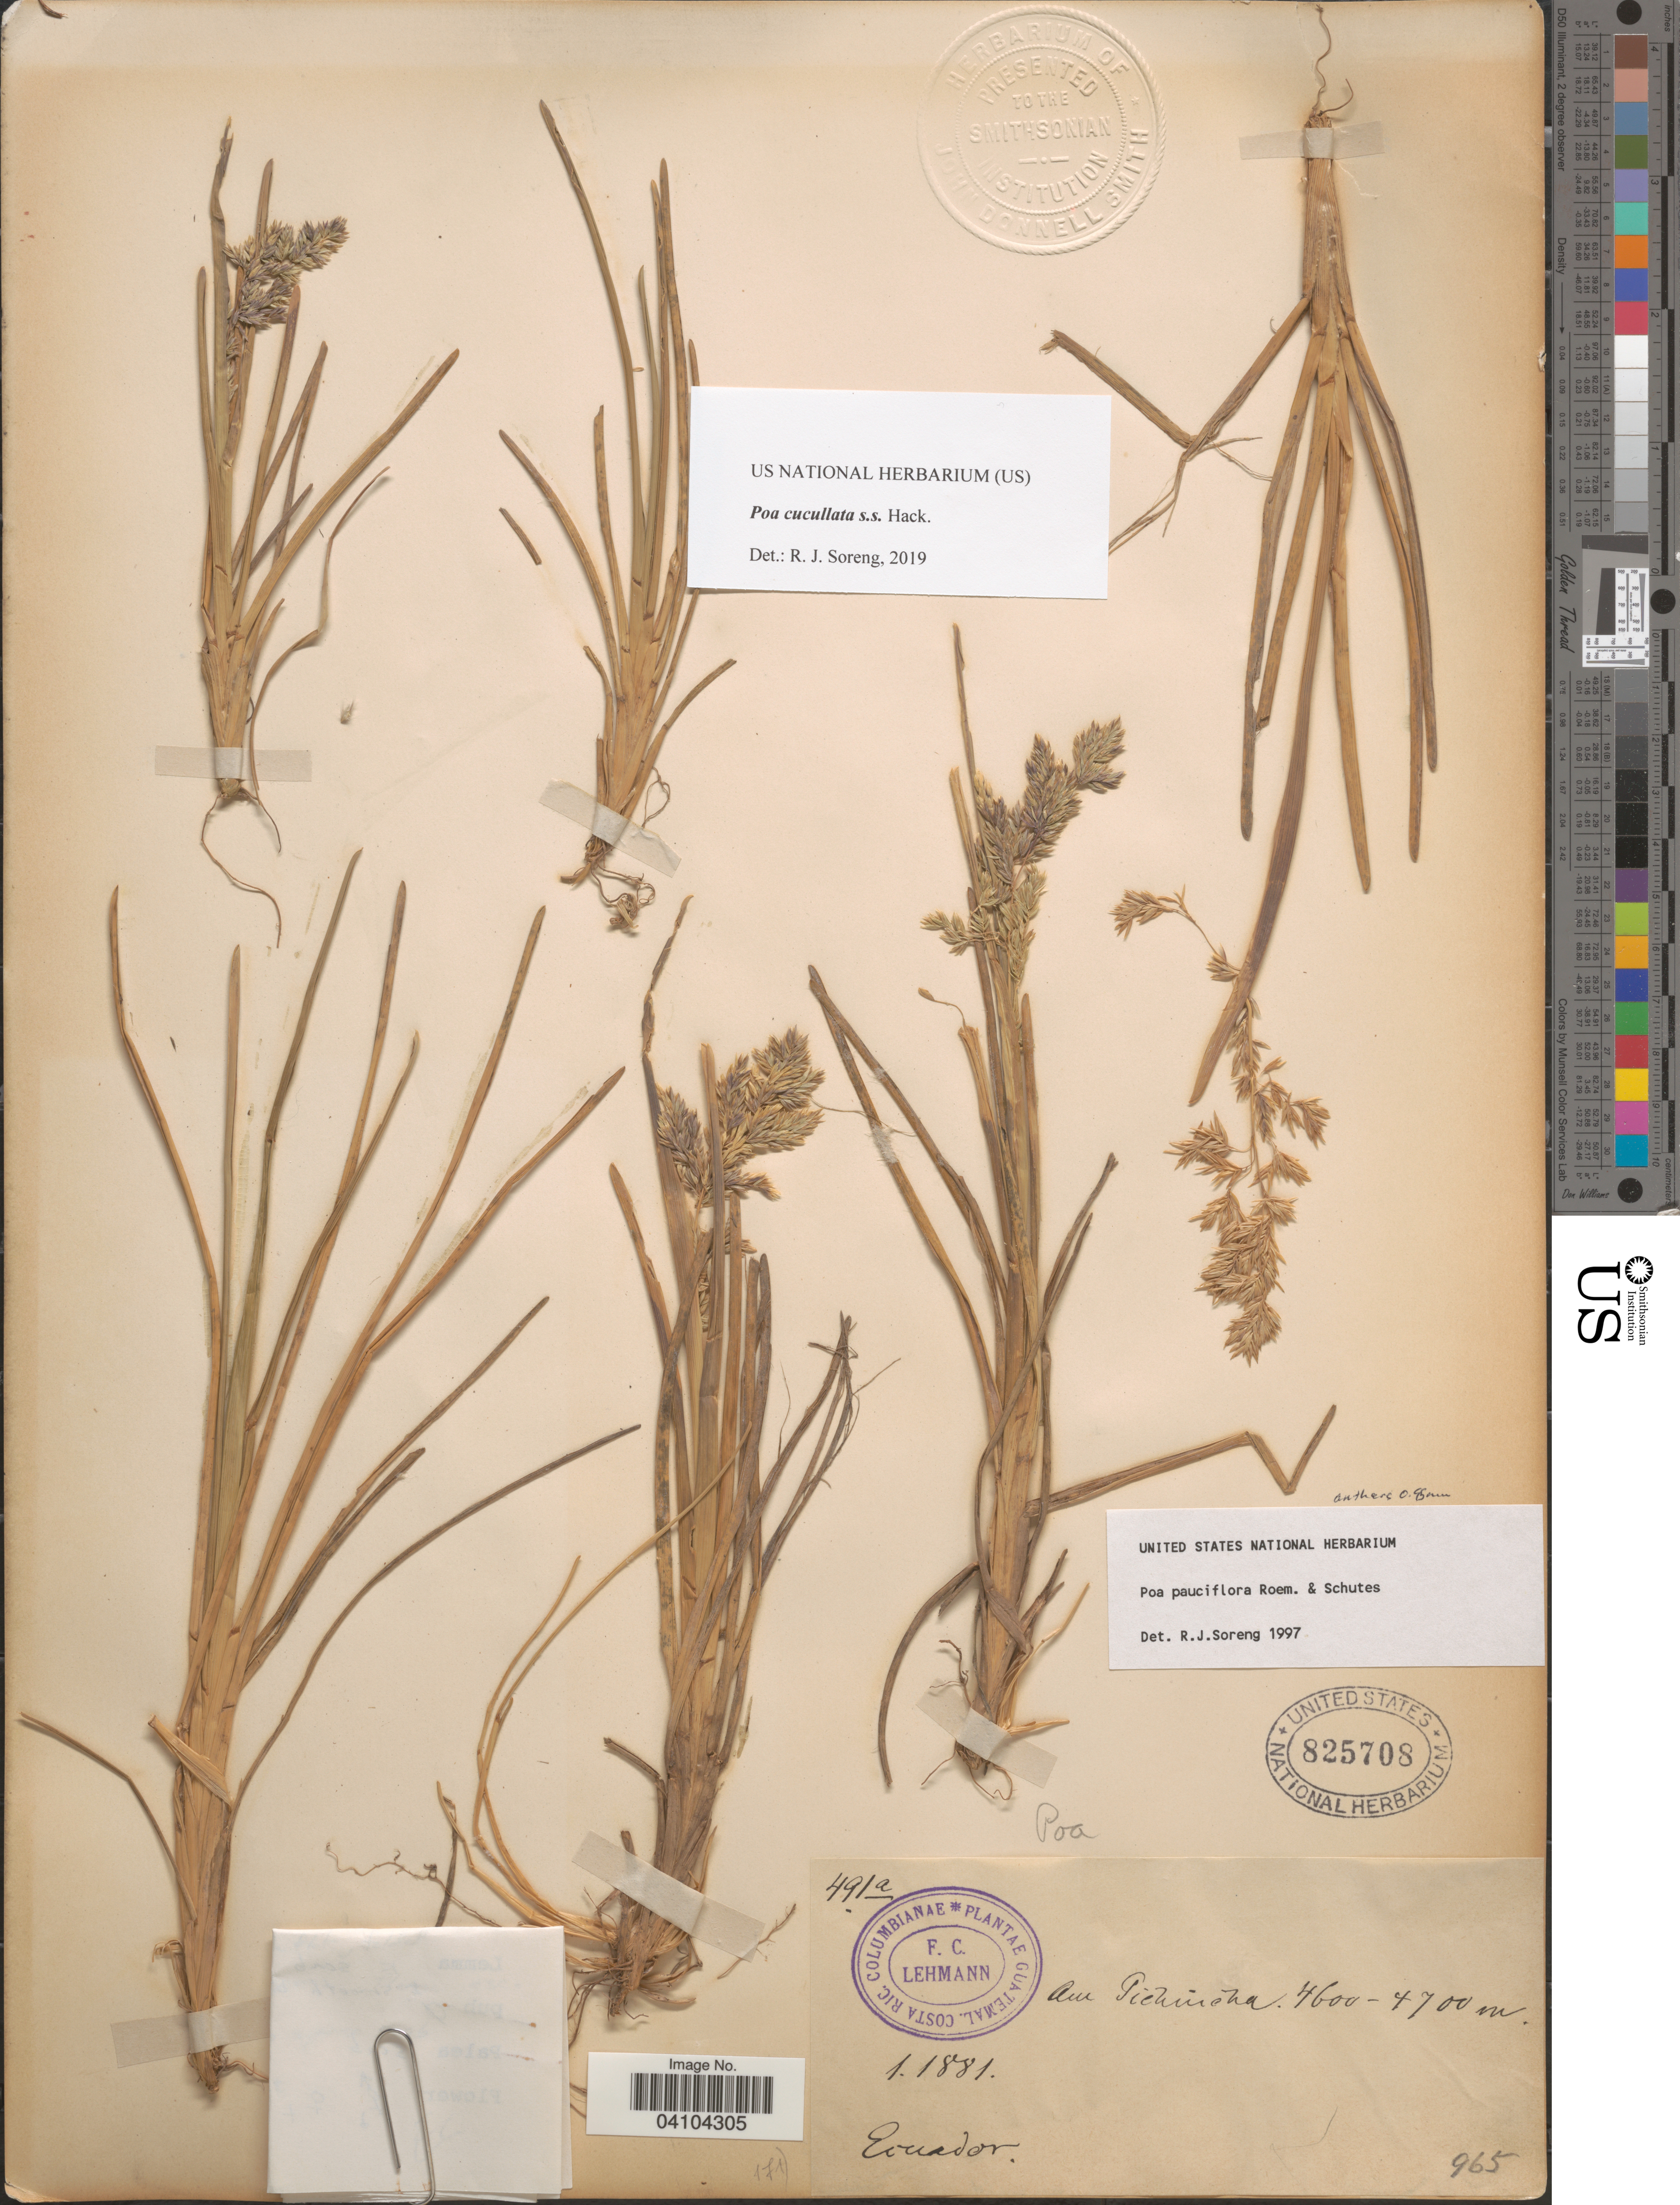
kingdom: Plantae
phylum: Tracheophyta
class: Liliopsida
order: Poales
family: Poaceae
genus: Poa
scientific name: Poa cucullata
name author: Hack.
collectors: F. C. Lehmann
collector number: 491a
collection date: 1881-01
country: Ecuador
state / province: Pichincha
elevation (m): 4600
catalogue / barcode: US 825708